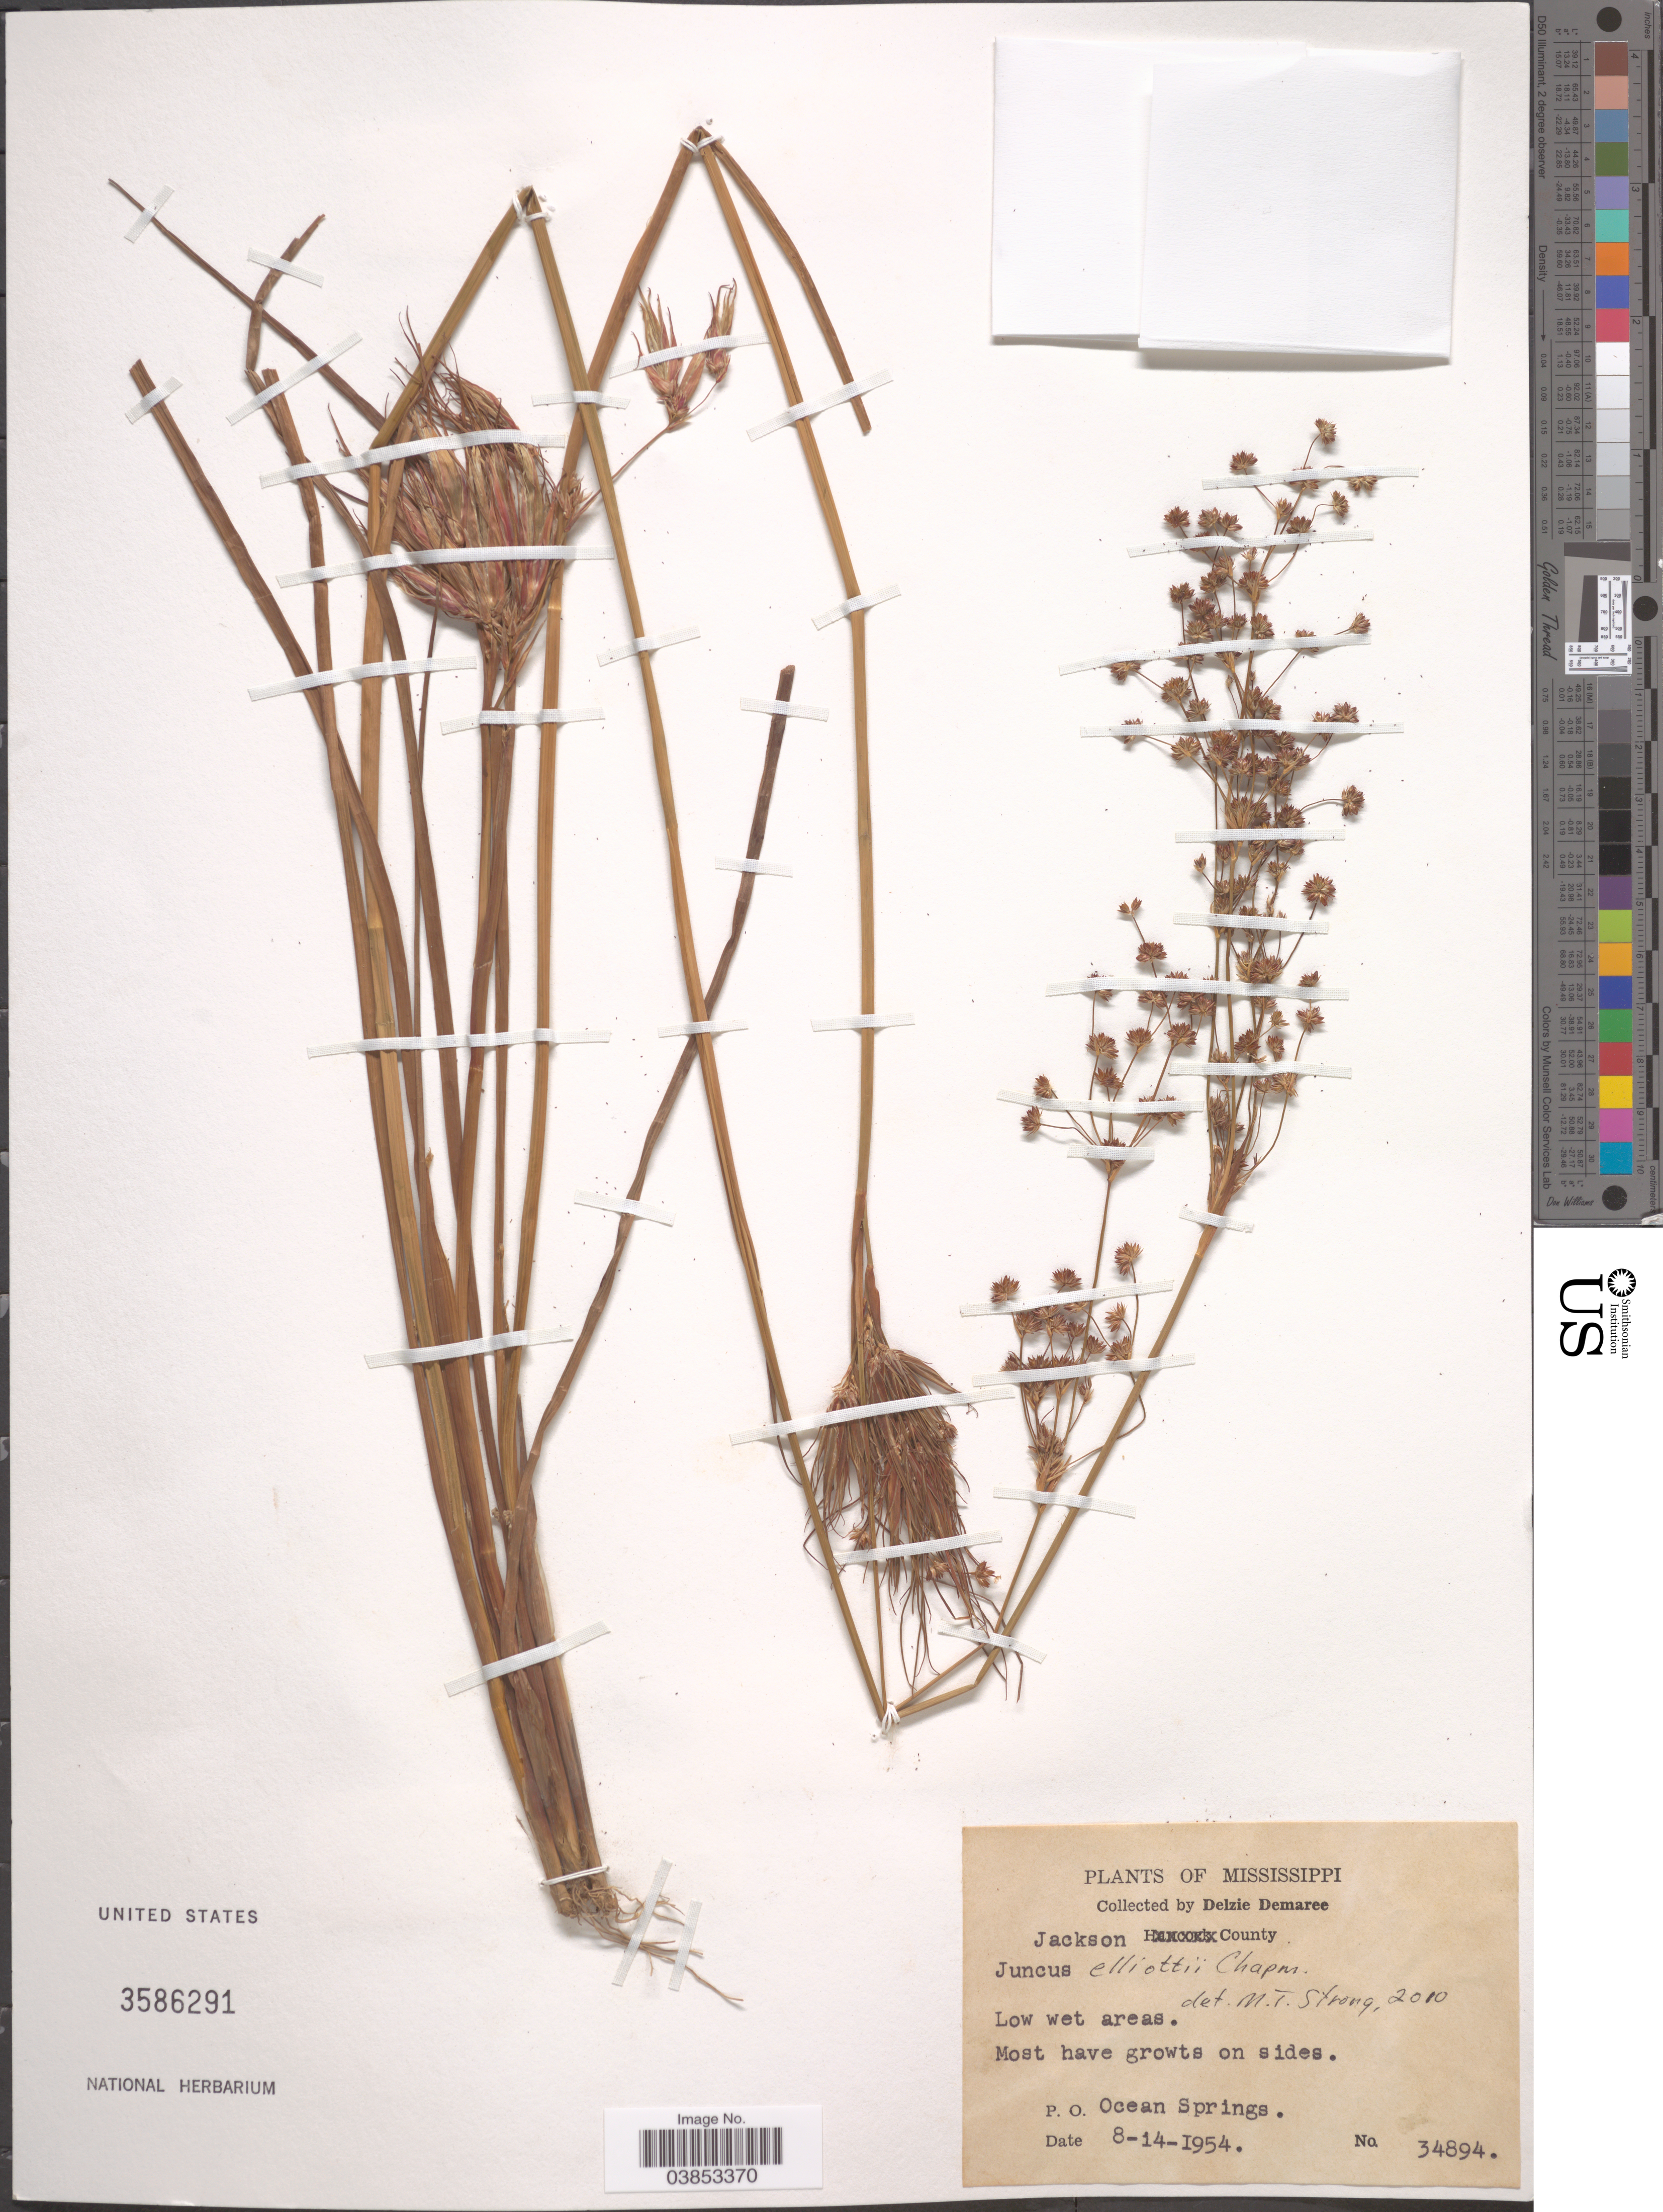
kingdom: Plantae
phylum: Tracheophyta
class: Liliopsida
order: Poales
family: Juncaceae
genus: Juncus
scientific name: Juncus elliottii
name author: Chapm.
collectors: D. Demaree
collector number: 34894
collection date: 1954-08-14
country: United States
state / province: Mississippi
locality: Jackson County. P. O. Ocean Springs.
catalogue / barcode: US 3586291